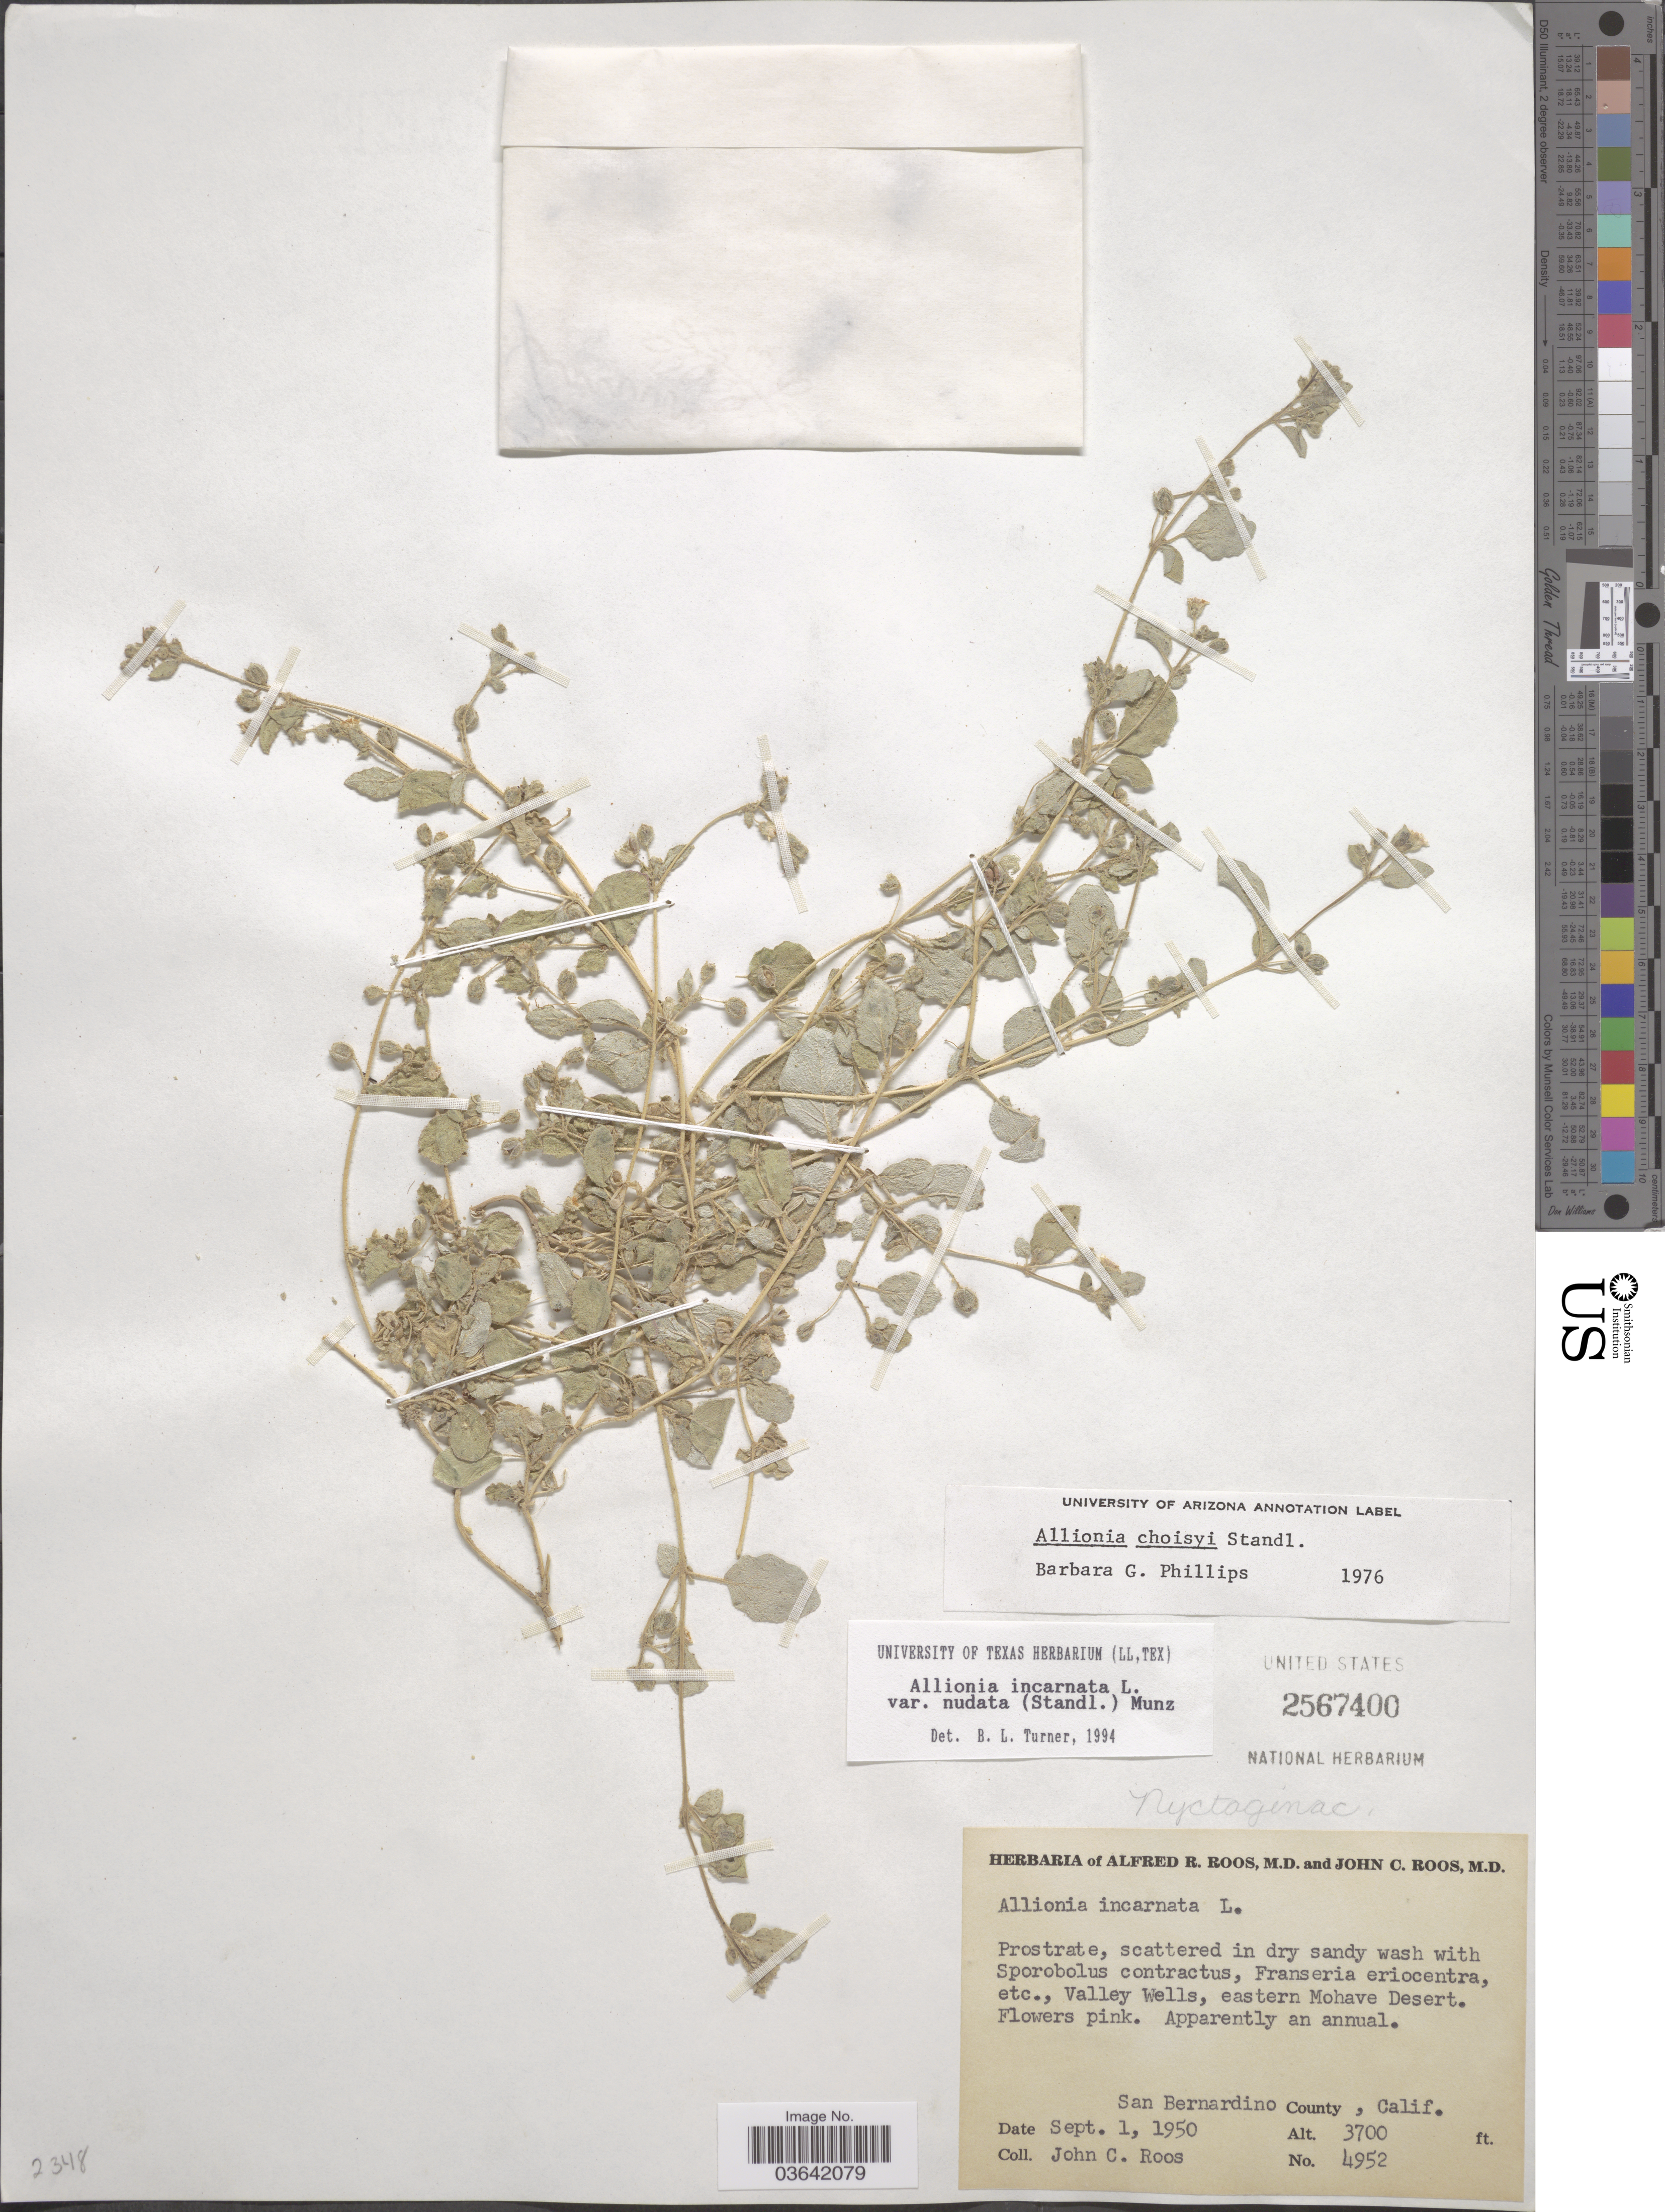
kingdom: Plantae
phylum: Tracheophyta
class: Magnoliopsida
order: Caryophyllales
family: Nyctaginaceae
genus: Allionia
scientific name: Allionia incarnata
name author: L.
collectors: J. C. Roos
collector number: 4952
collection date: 1950-09-01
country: United States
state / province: California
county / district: San Bernardino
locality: Valley Wells, eastern Mohave Desert. San Bernardino County.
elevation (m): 1128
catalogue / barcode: US 2567400